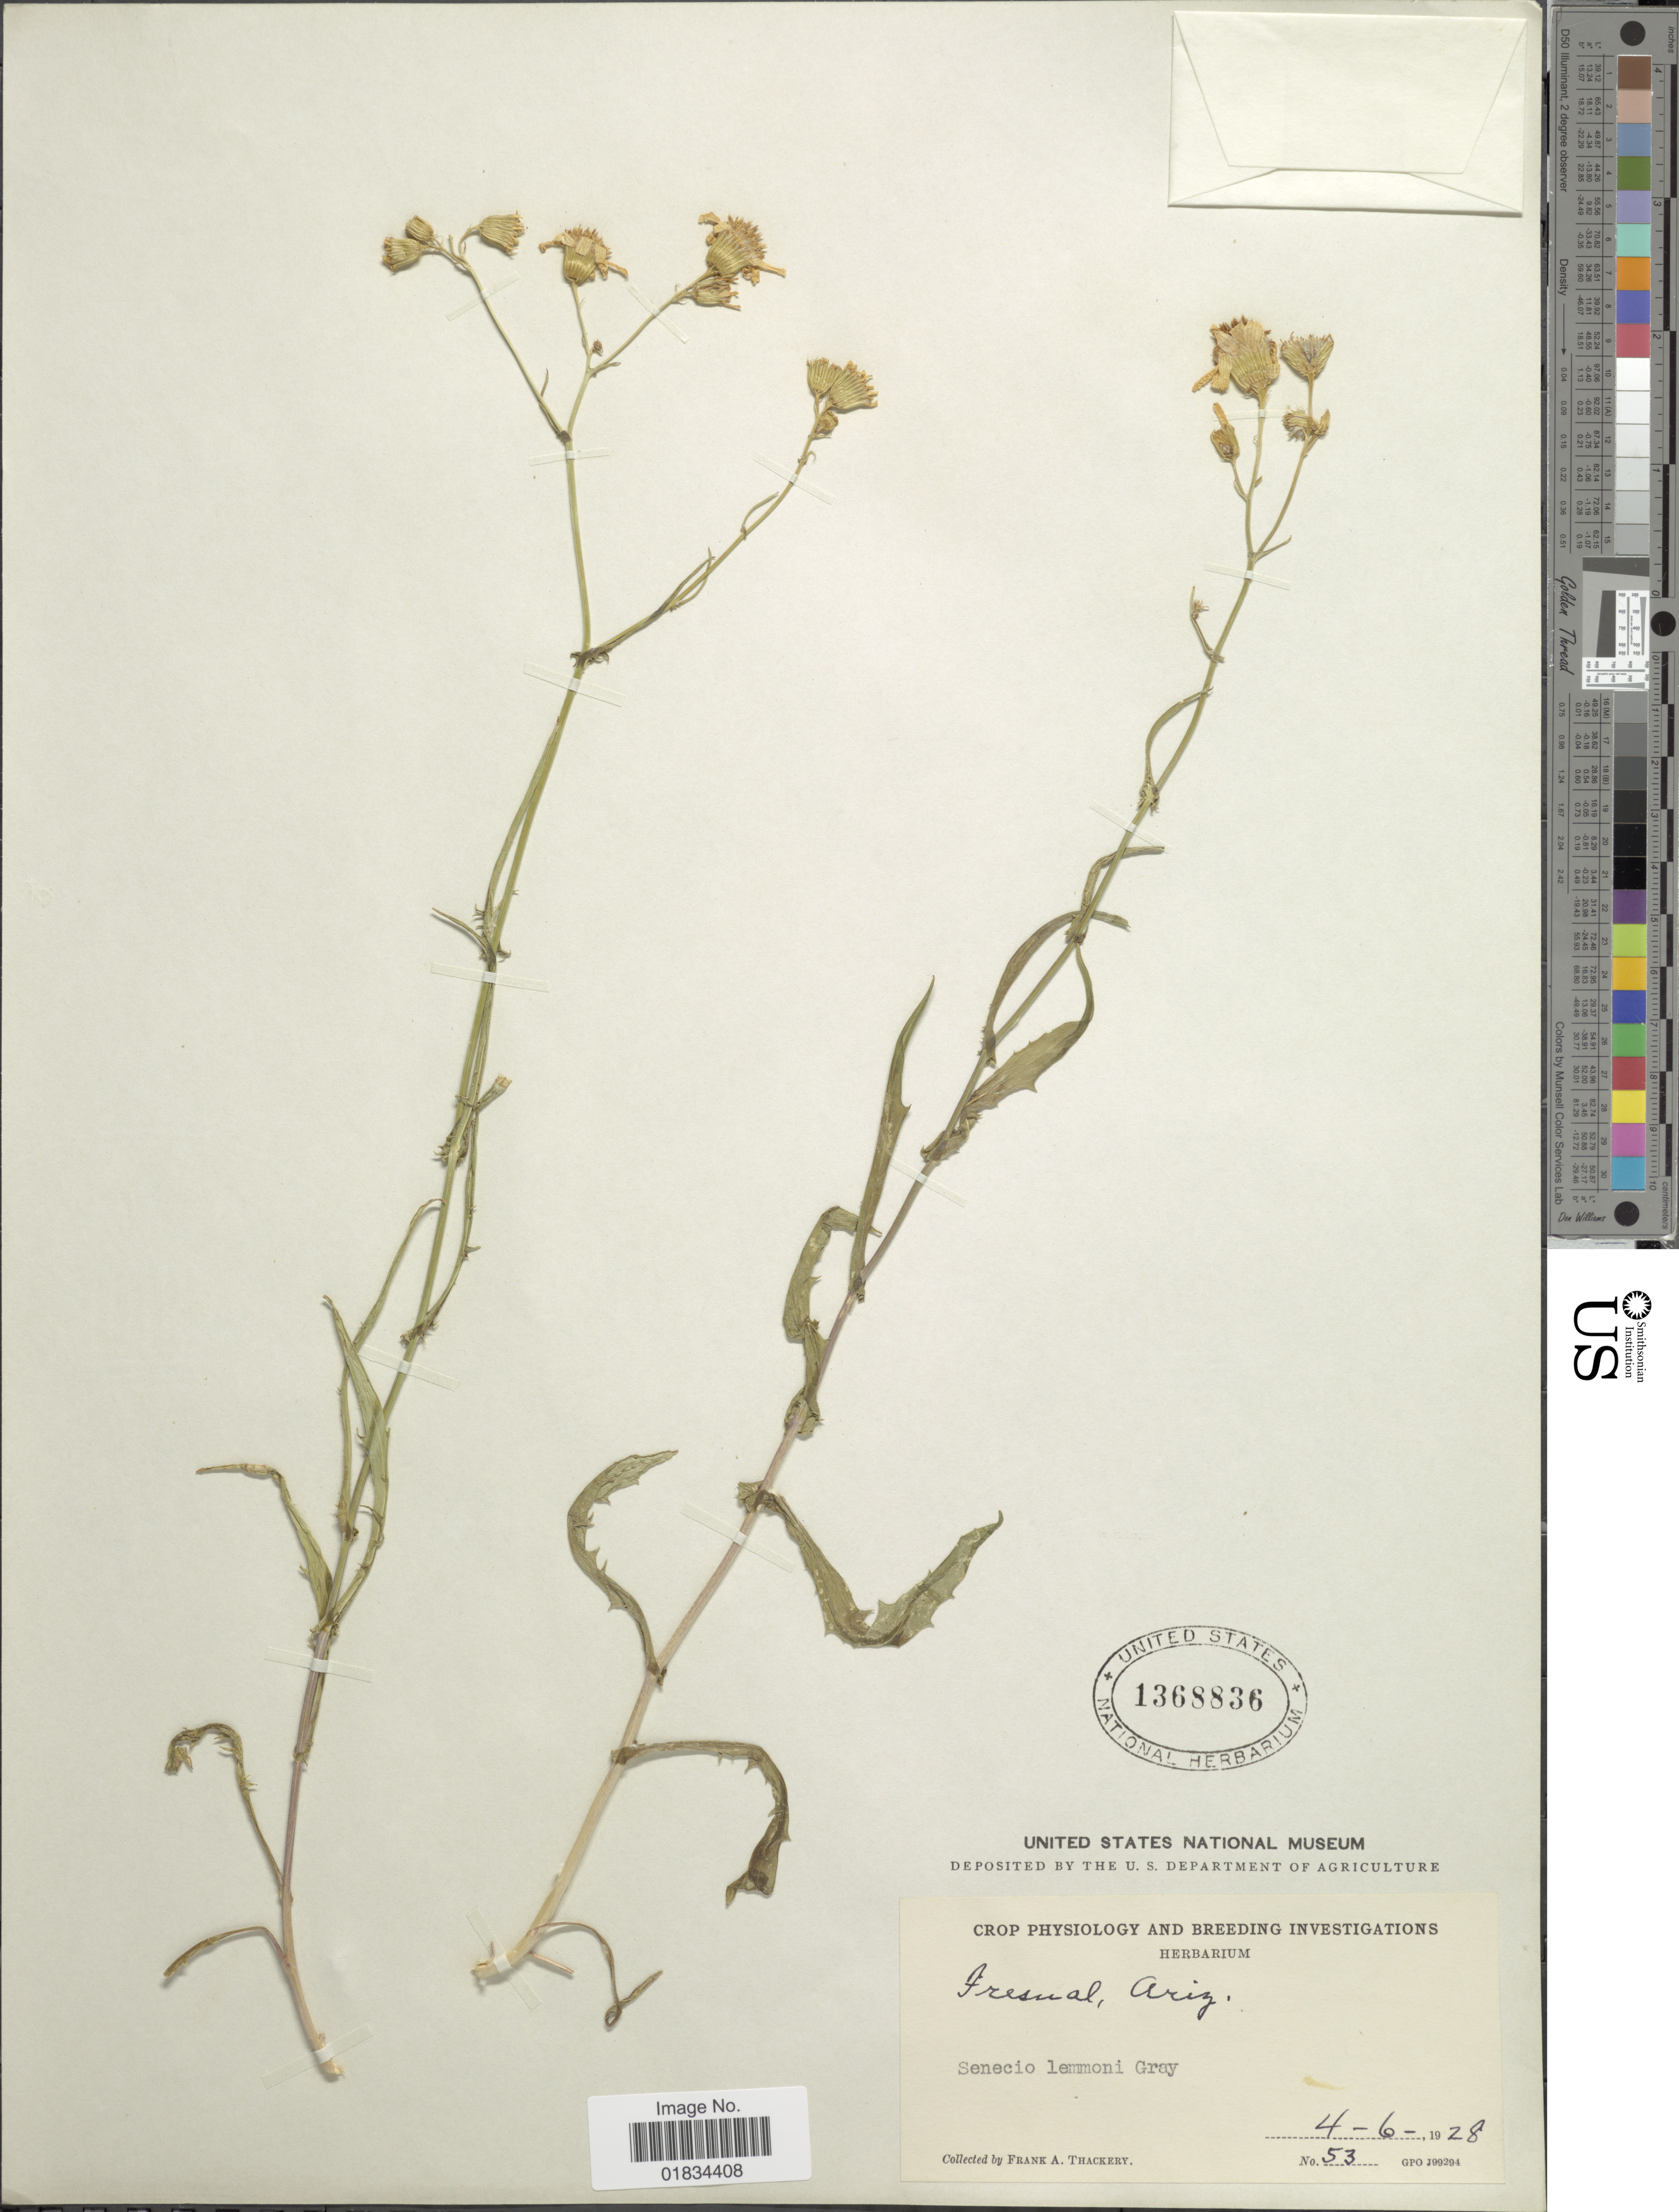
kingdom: Plantae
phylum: Tracheophyta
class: Magnoliopsida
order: Asterales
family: Asteraceae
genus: Senecio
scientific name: Senecio lemmonii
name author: A. Gray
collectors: F. Thackery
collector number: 53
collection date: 1928-04-06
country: United States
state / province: Arizona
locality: Fresnel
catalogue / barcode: US 1368836